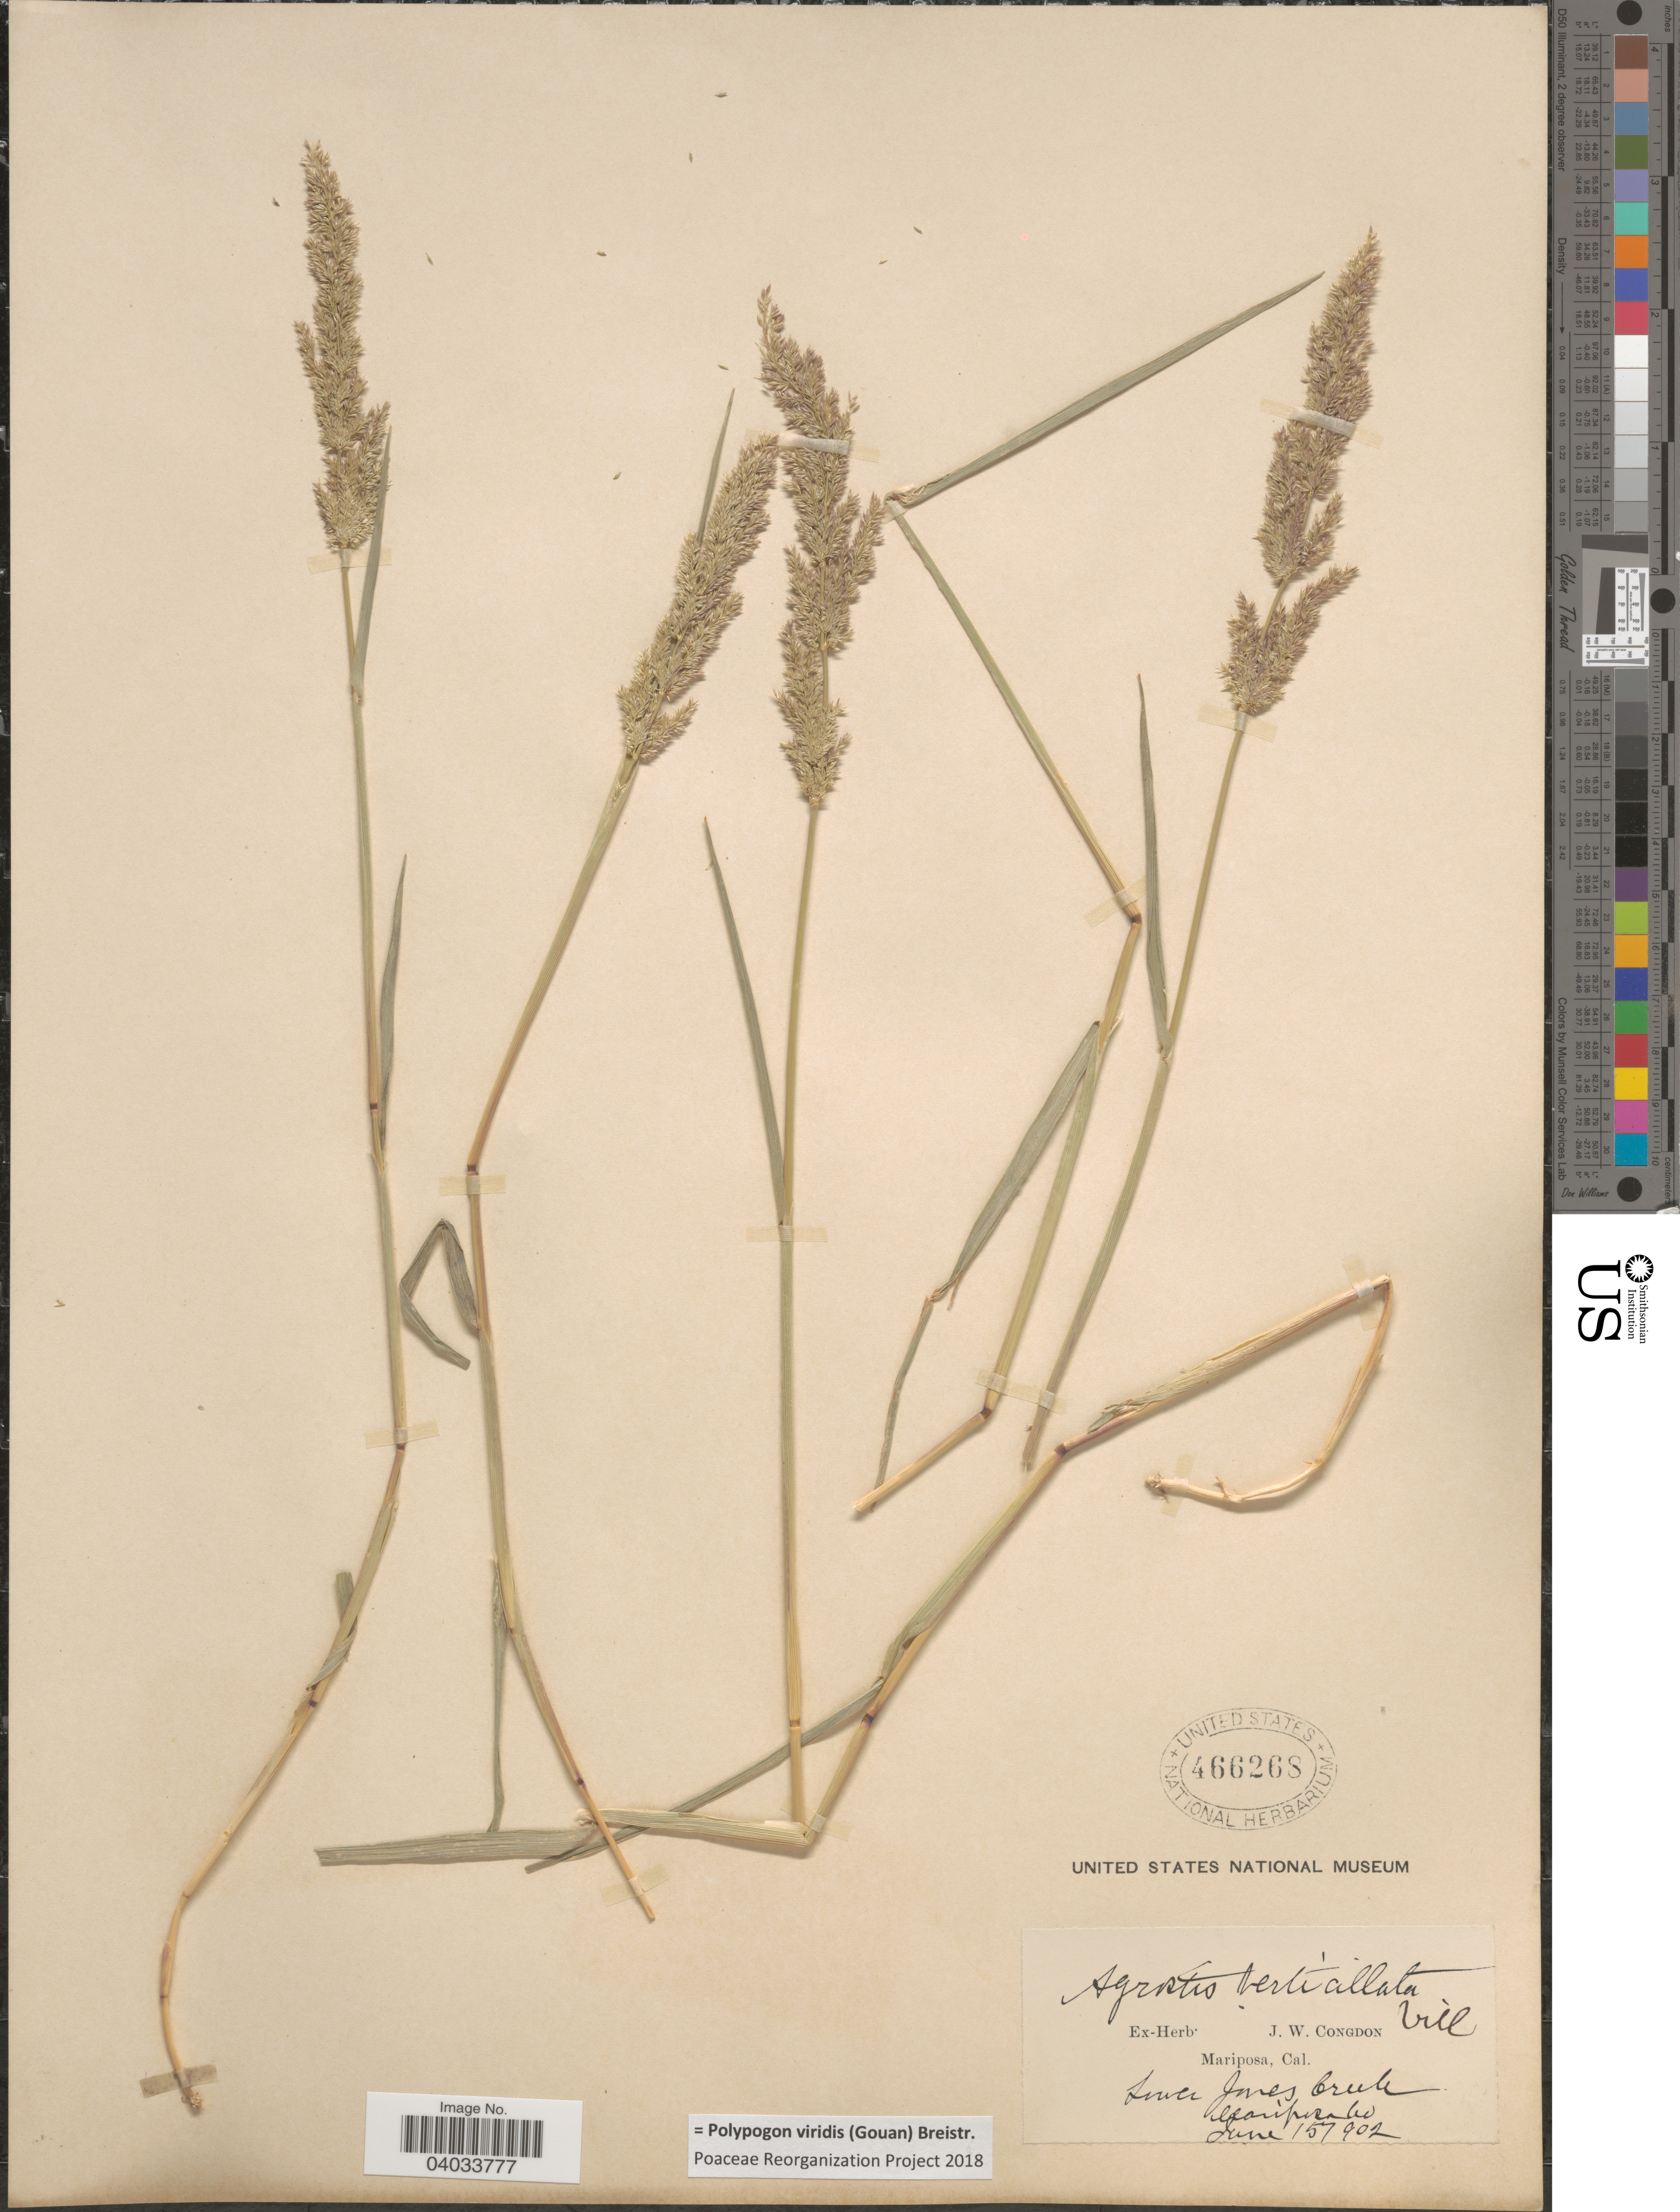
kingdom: Plantae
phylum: Tracheophyta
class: Liliopsida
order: Poales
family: Poaceae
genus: Polypogon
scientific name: Polypogon viridis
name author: (Gouan) Breistroffer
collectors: ex herb. J. W. Congdon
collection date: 1902-06-15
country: United States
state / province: California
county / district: Mariposa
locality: Mariposa. Lower Jones Creek. Mariposa Co.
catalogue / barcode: US 466268